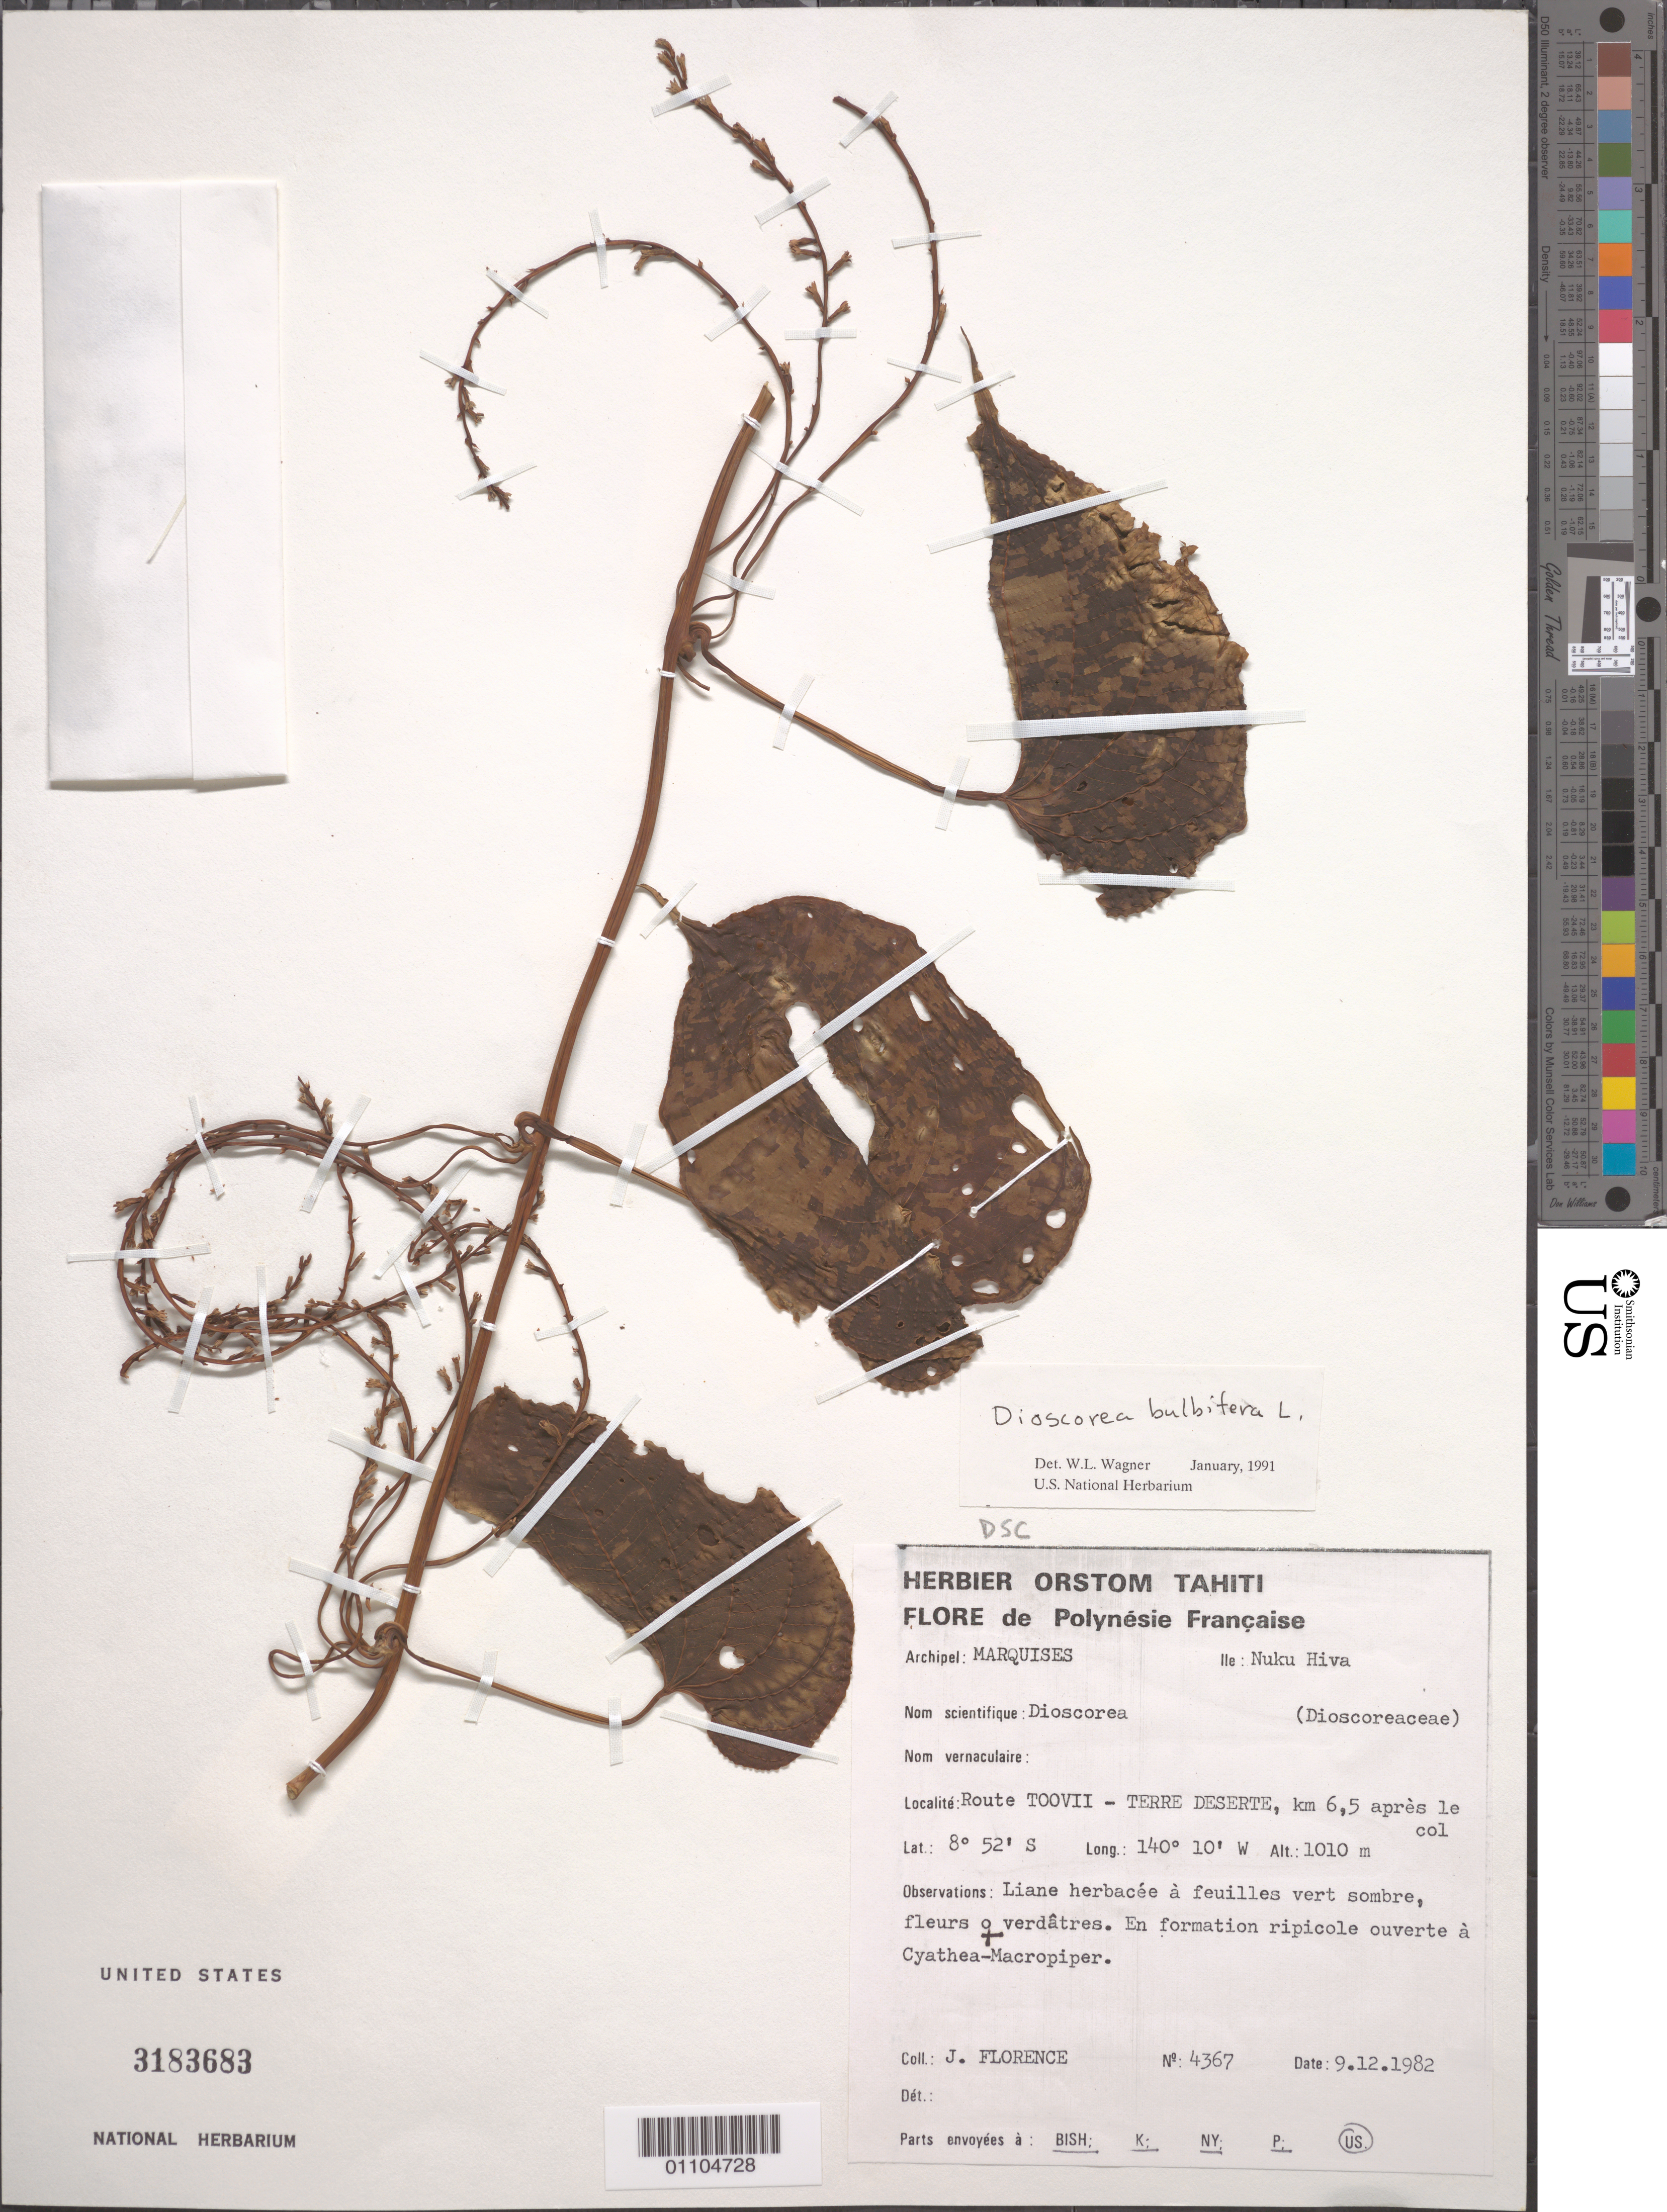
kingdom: Plantae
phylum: Tracheophyta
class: Liliopsida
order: Dioscoreales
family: Dioscoreaceae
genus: Dioscorea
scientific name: Dioscorea bulbifera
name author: L.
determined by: Wagner, W. L., (BOT), Smithsonian Institution - National Museum of Natural History (UNITED STATES)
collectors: J. Florence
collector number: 4367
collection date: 1982-12-09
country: French Polynesia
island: Nuku Hiva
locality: route Toovii-Terre Deserte, km 6.5 après le col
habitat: En formation ripicole ouverte à Cyathea-Macropiper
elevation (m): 1010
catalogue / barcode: US 3183683